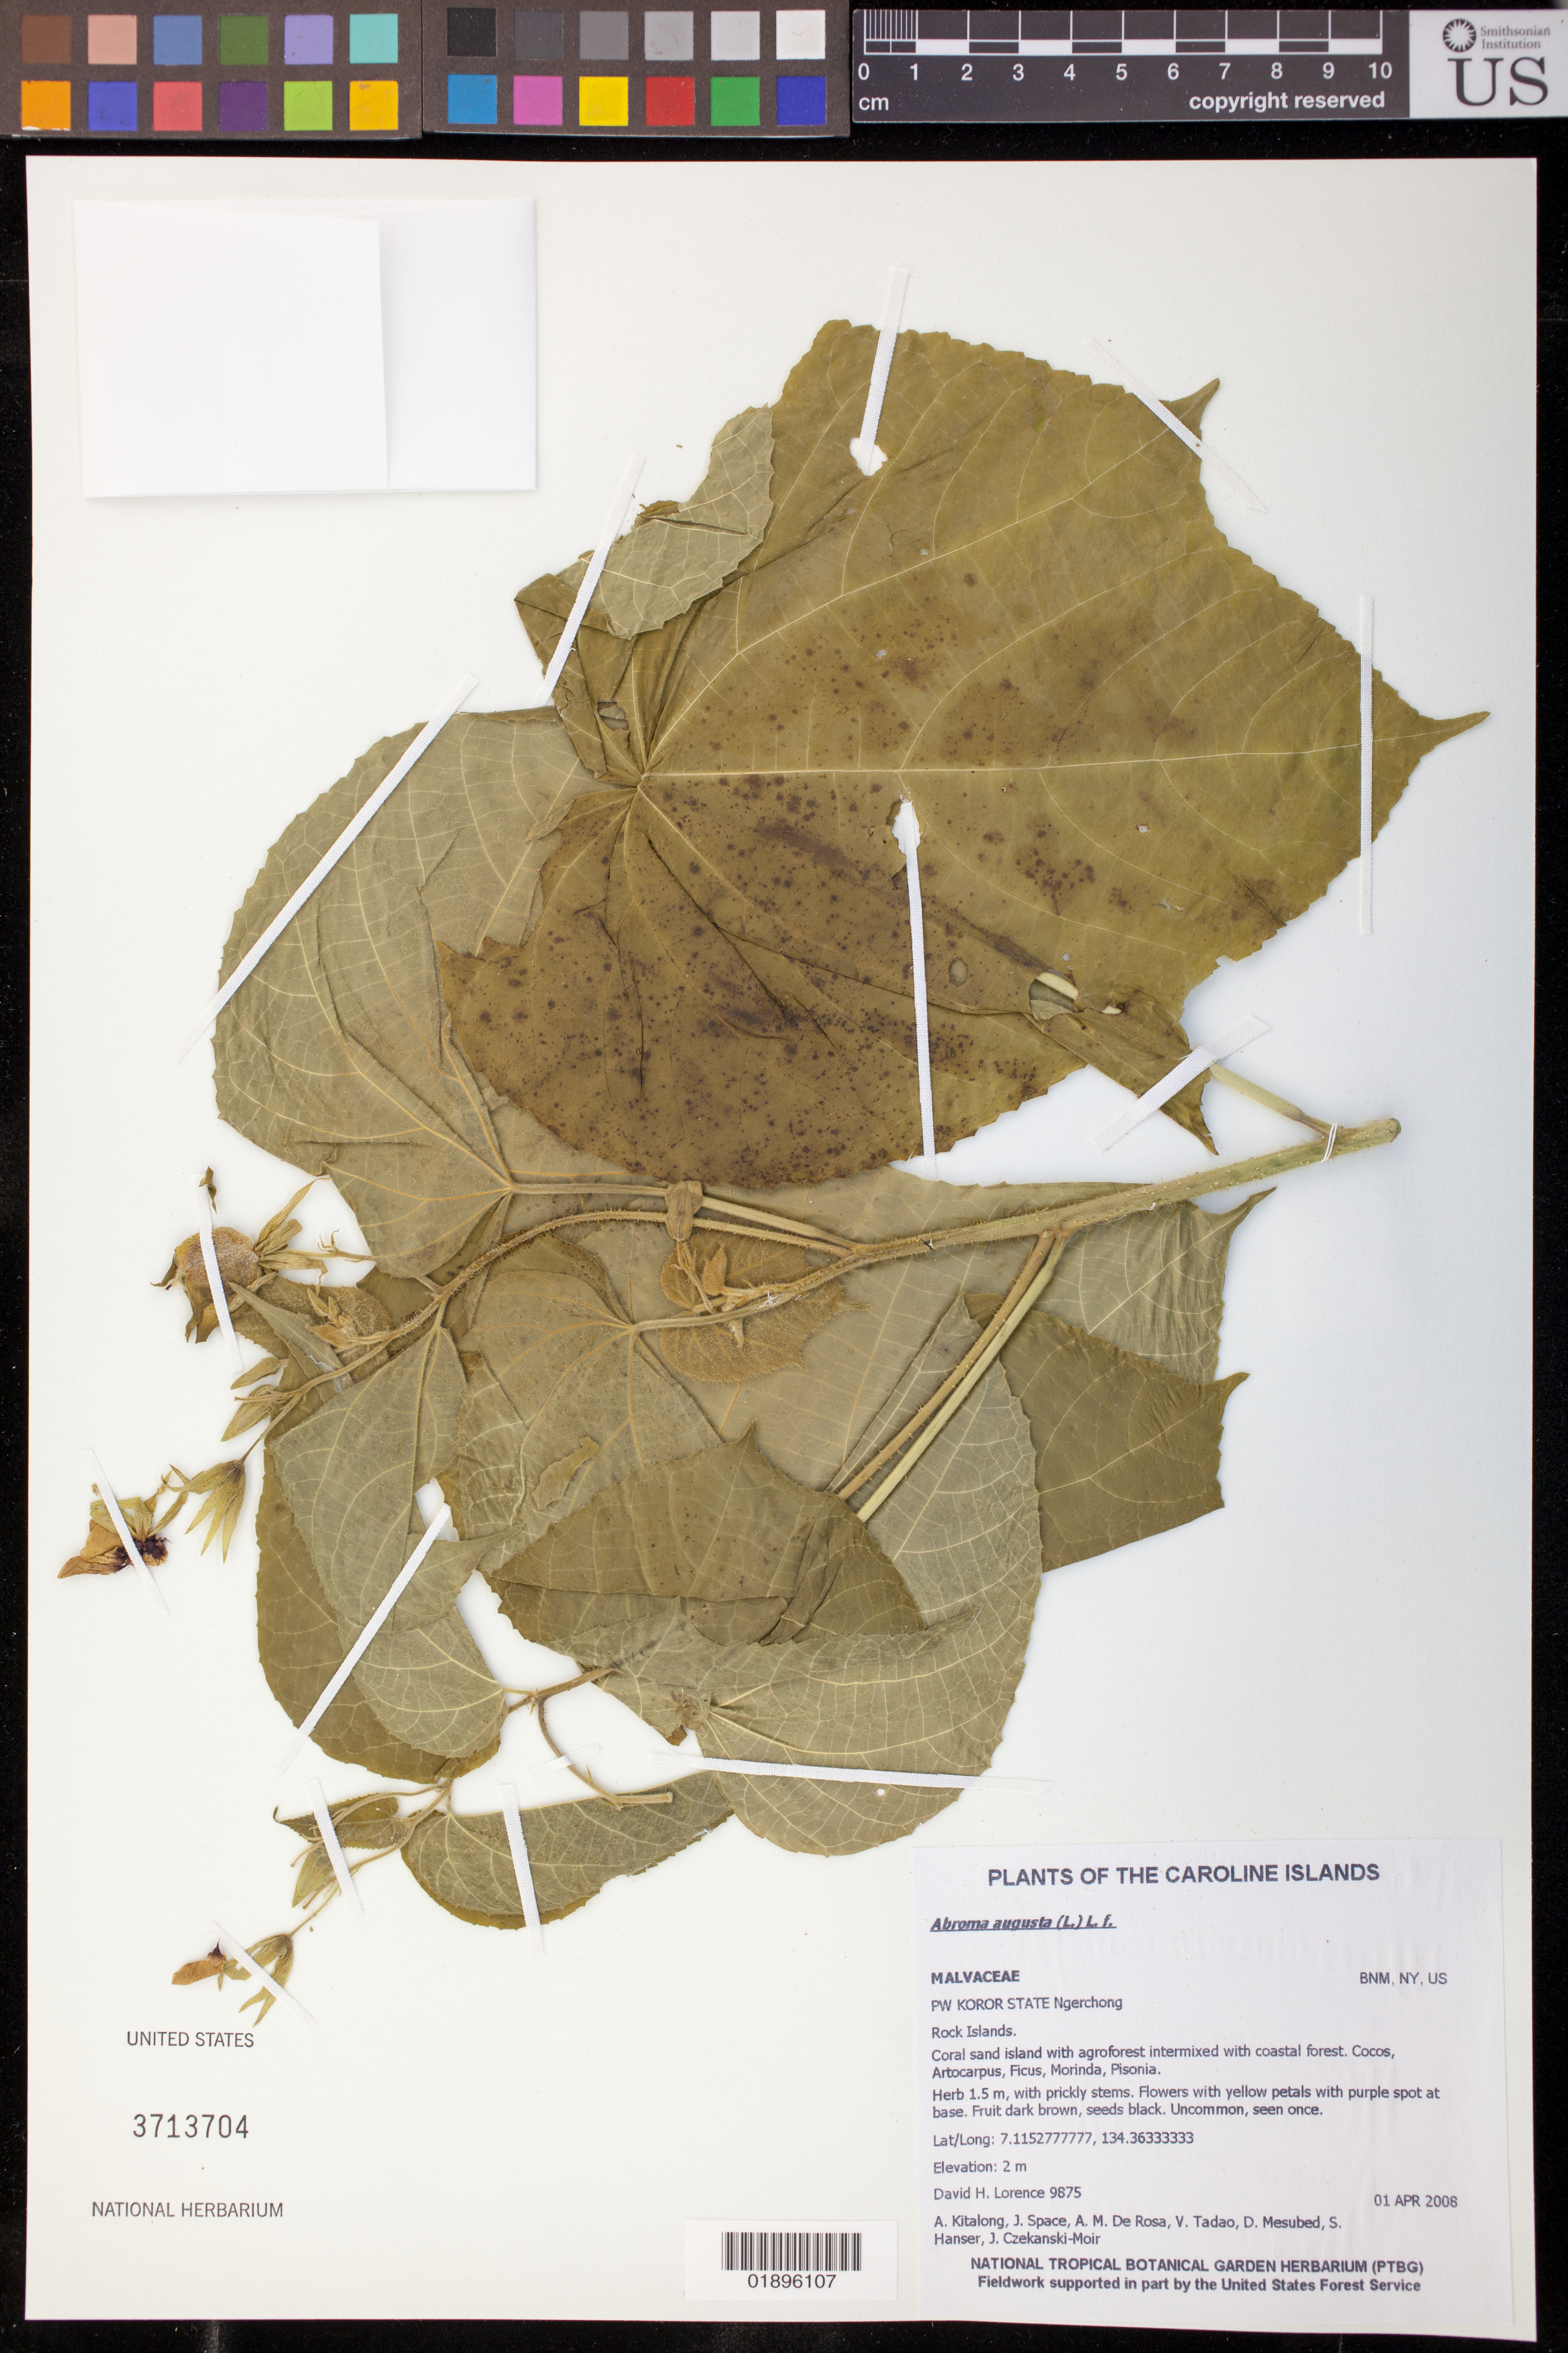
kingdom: Plantae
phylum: Tracheophyta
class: Magnoliopsida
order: Malvales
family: Malvaceae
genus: Abroma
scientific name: Abroma augusta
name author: (L.) L. f.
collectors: D. Lorence, A. Kitalong, J. Space, A. De Rosa, V. Tadao, D. Mesubed & S. Hanser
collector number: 9875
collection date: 2008-04-01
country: Palau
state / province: Koror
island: Rock Islands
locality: Coral sand island with agroforest intermixed with coastal forest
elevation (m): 2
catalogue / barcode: US 3713704